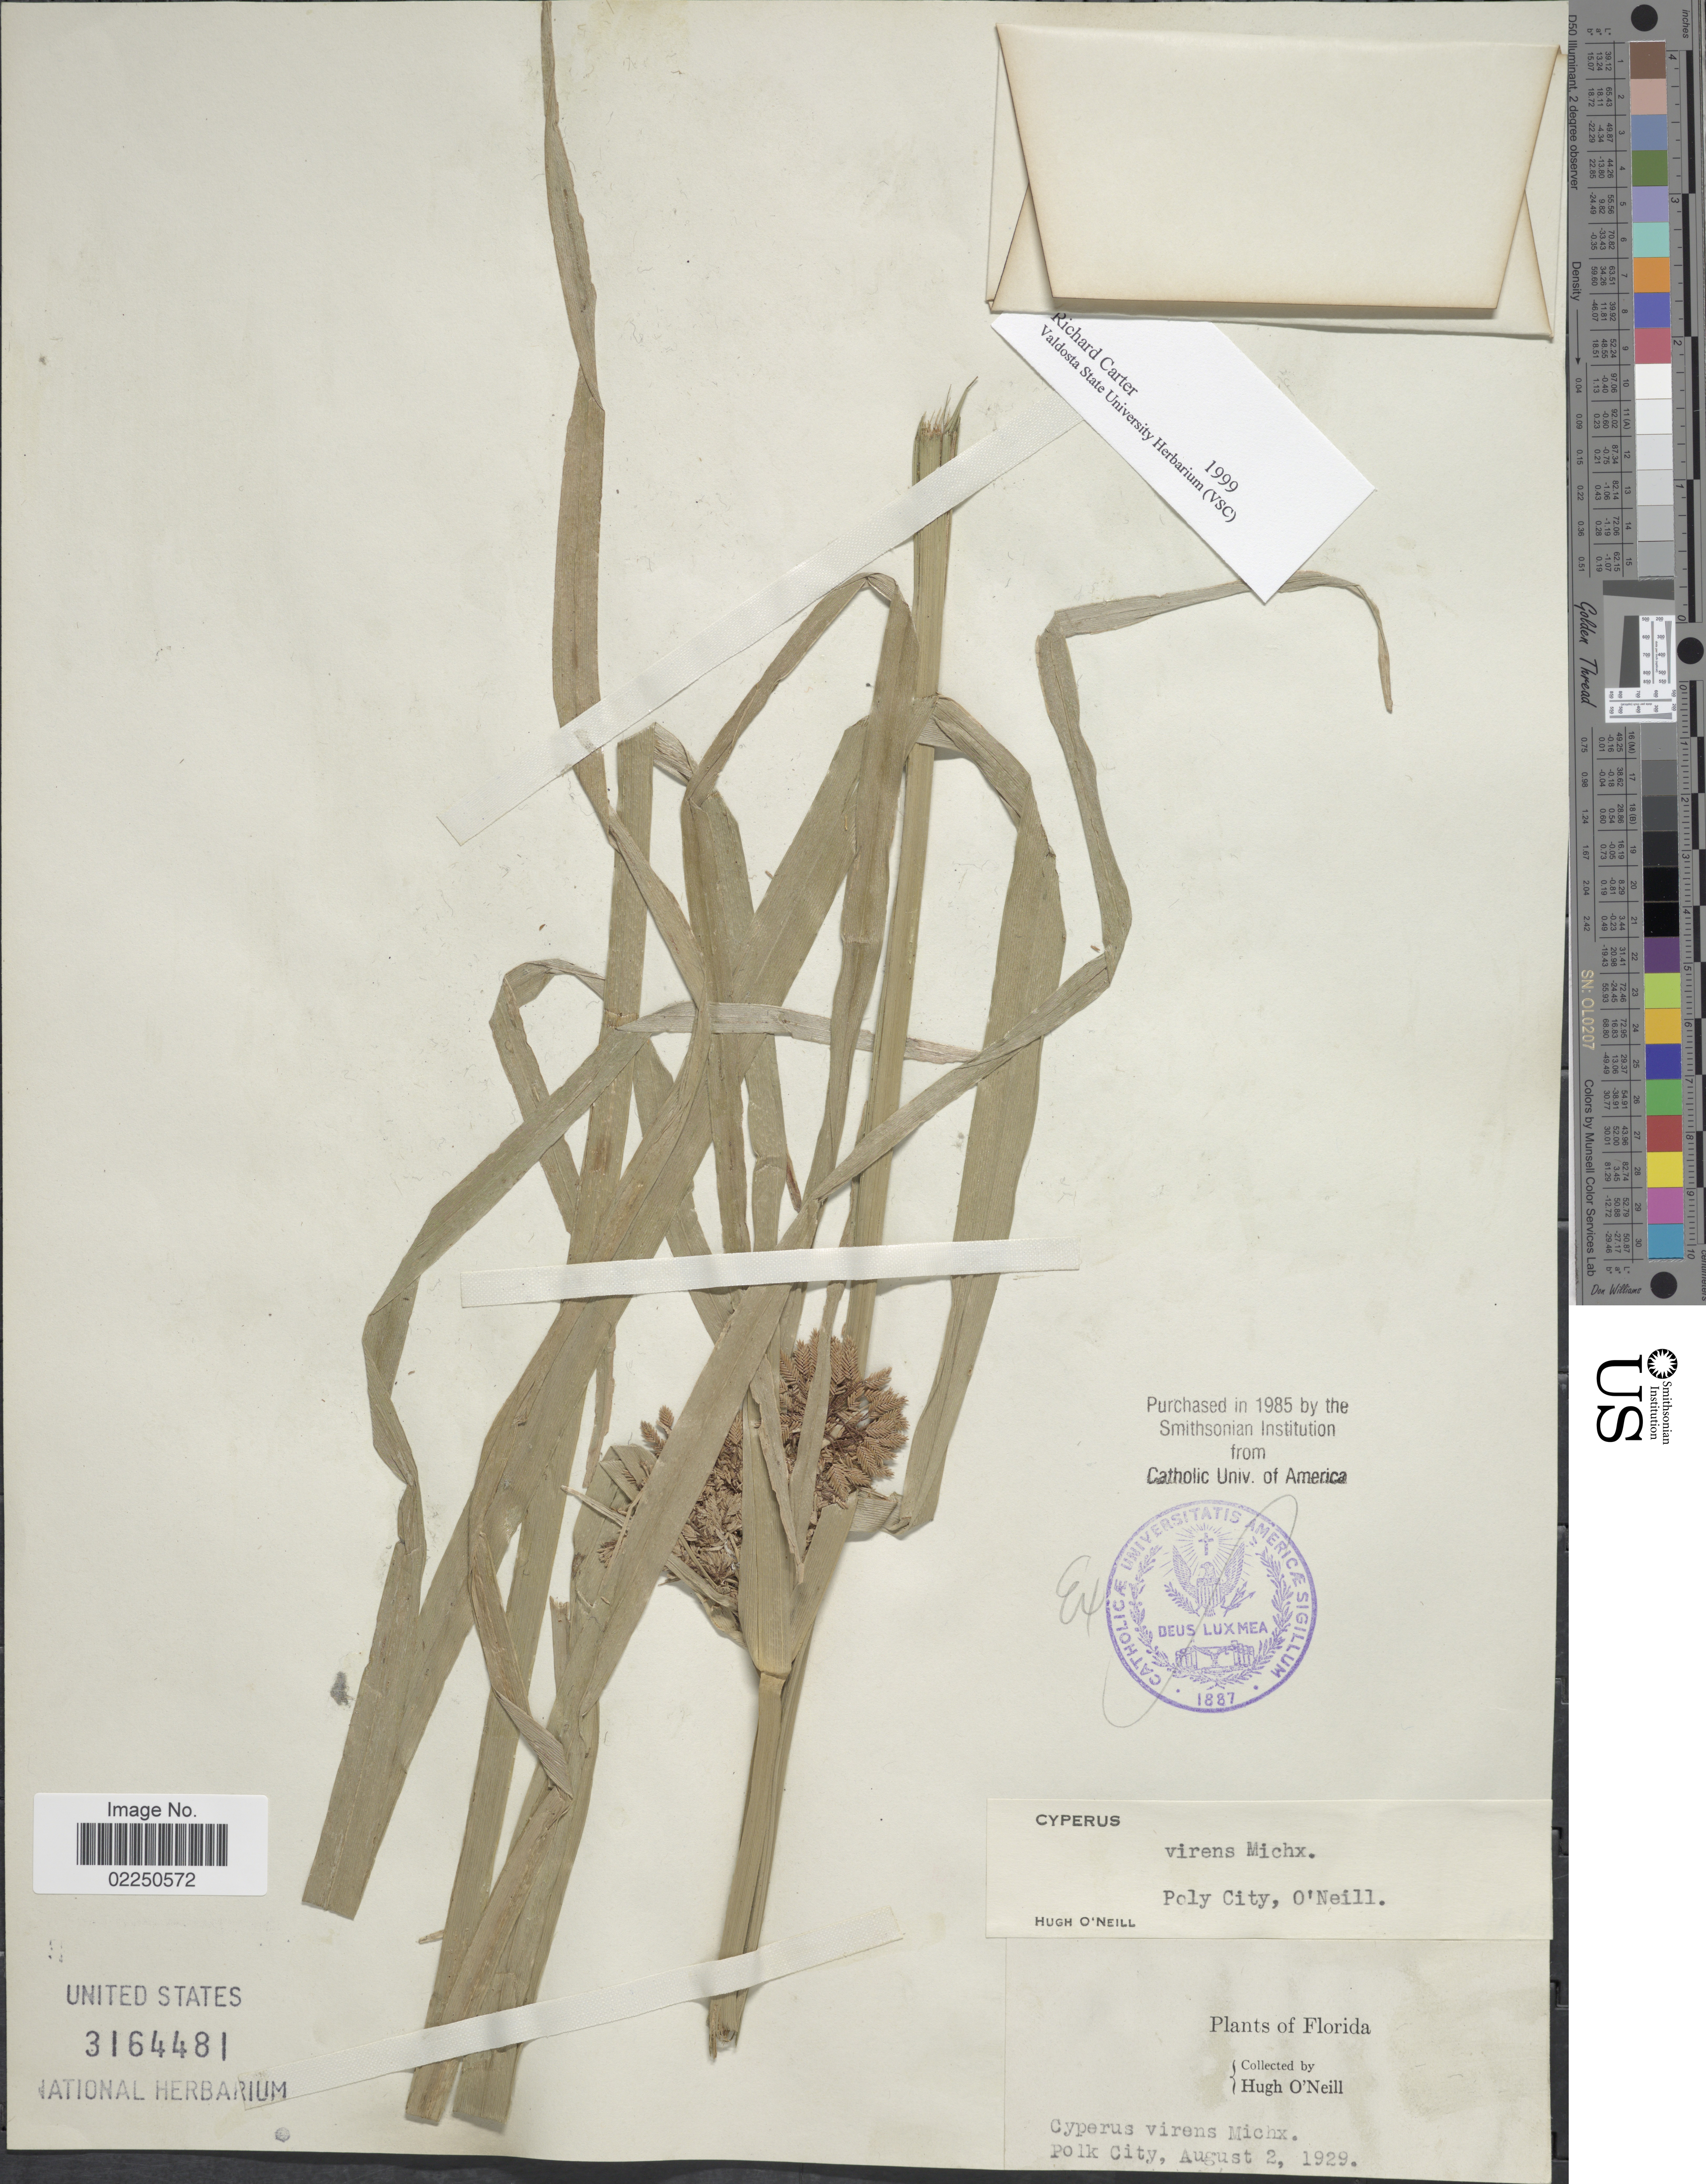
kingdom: Plantae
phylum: Tracheophyta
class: Liliopsida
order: Poales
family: Cyperaceae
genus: Cyperus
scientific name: Cyperus virens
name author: Michx.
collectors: H. O'Neill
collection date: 1929-08-02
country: United States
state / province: Florida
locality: Polk City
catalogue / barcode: US 3164481